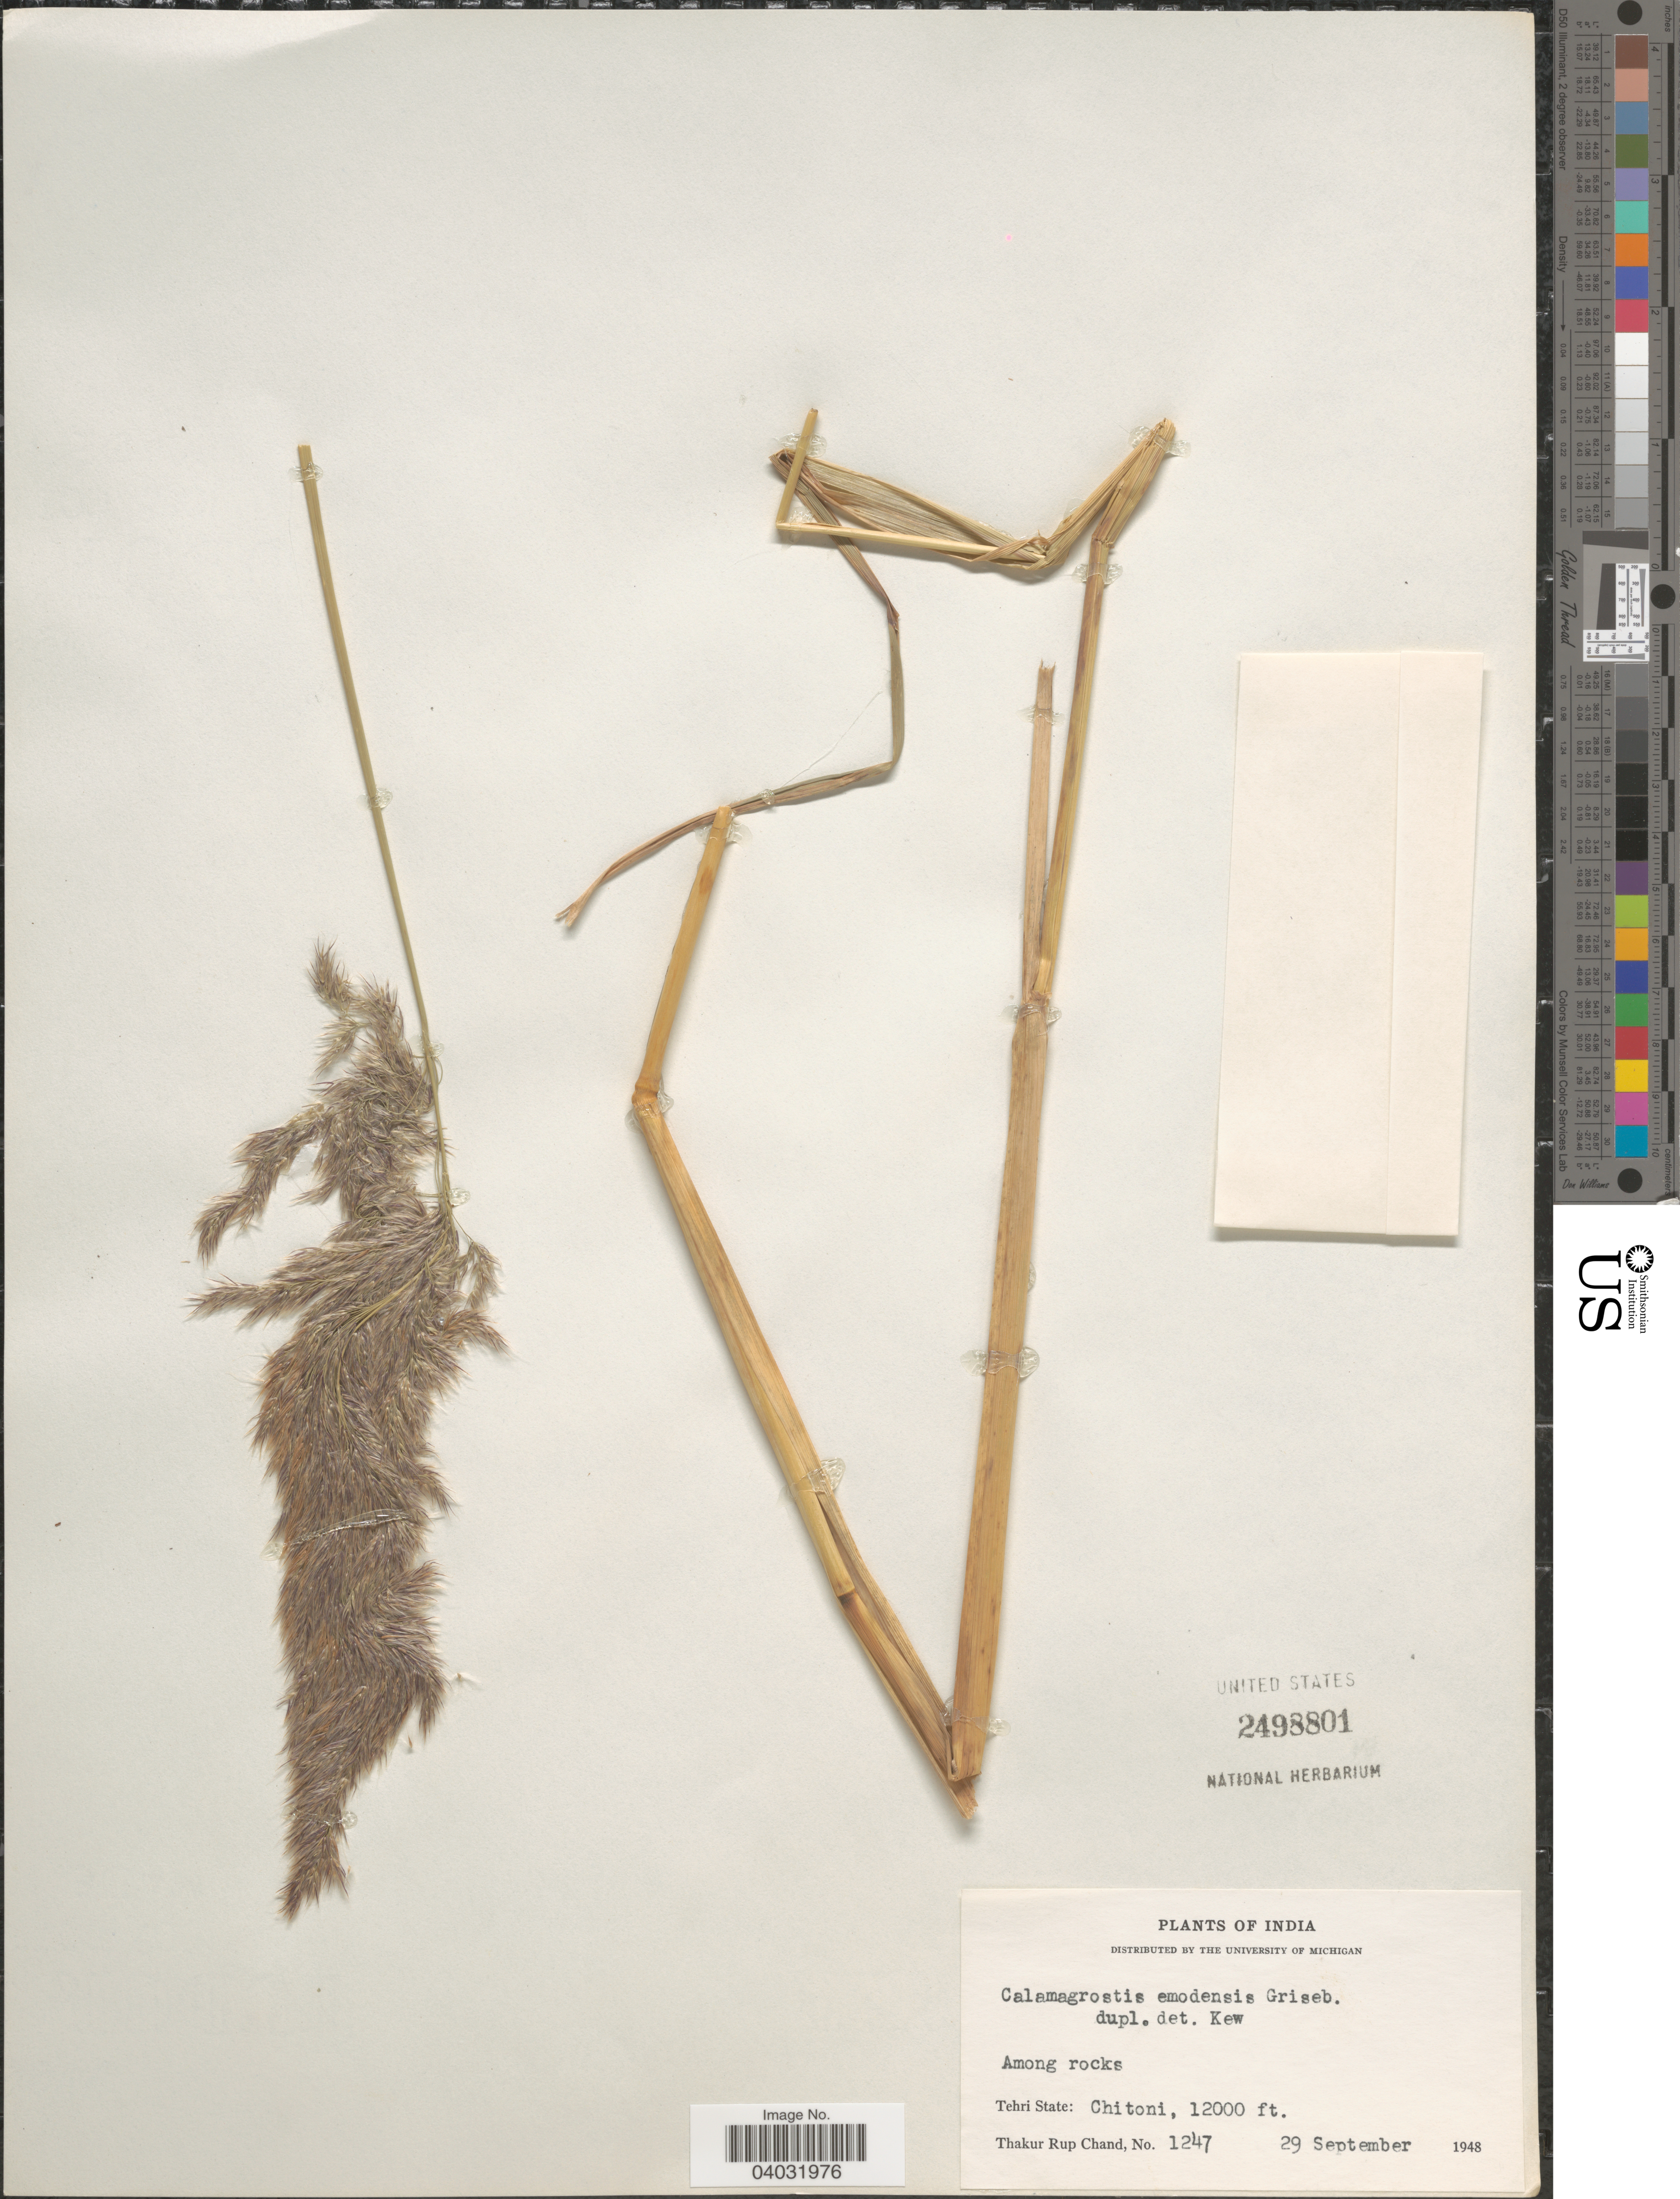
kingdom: Plantae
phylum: Tracheophyta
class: Liliopsida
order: Poales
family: Poaceae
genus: Calamagrostis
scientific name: Calamagrostis emodensis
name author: Griseb.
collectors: T. R. Chand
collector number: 1247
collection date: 1948-09-29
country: India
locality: Tehri State: Chitoni.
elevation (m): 3658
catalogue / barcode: US 249881